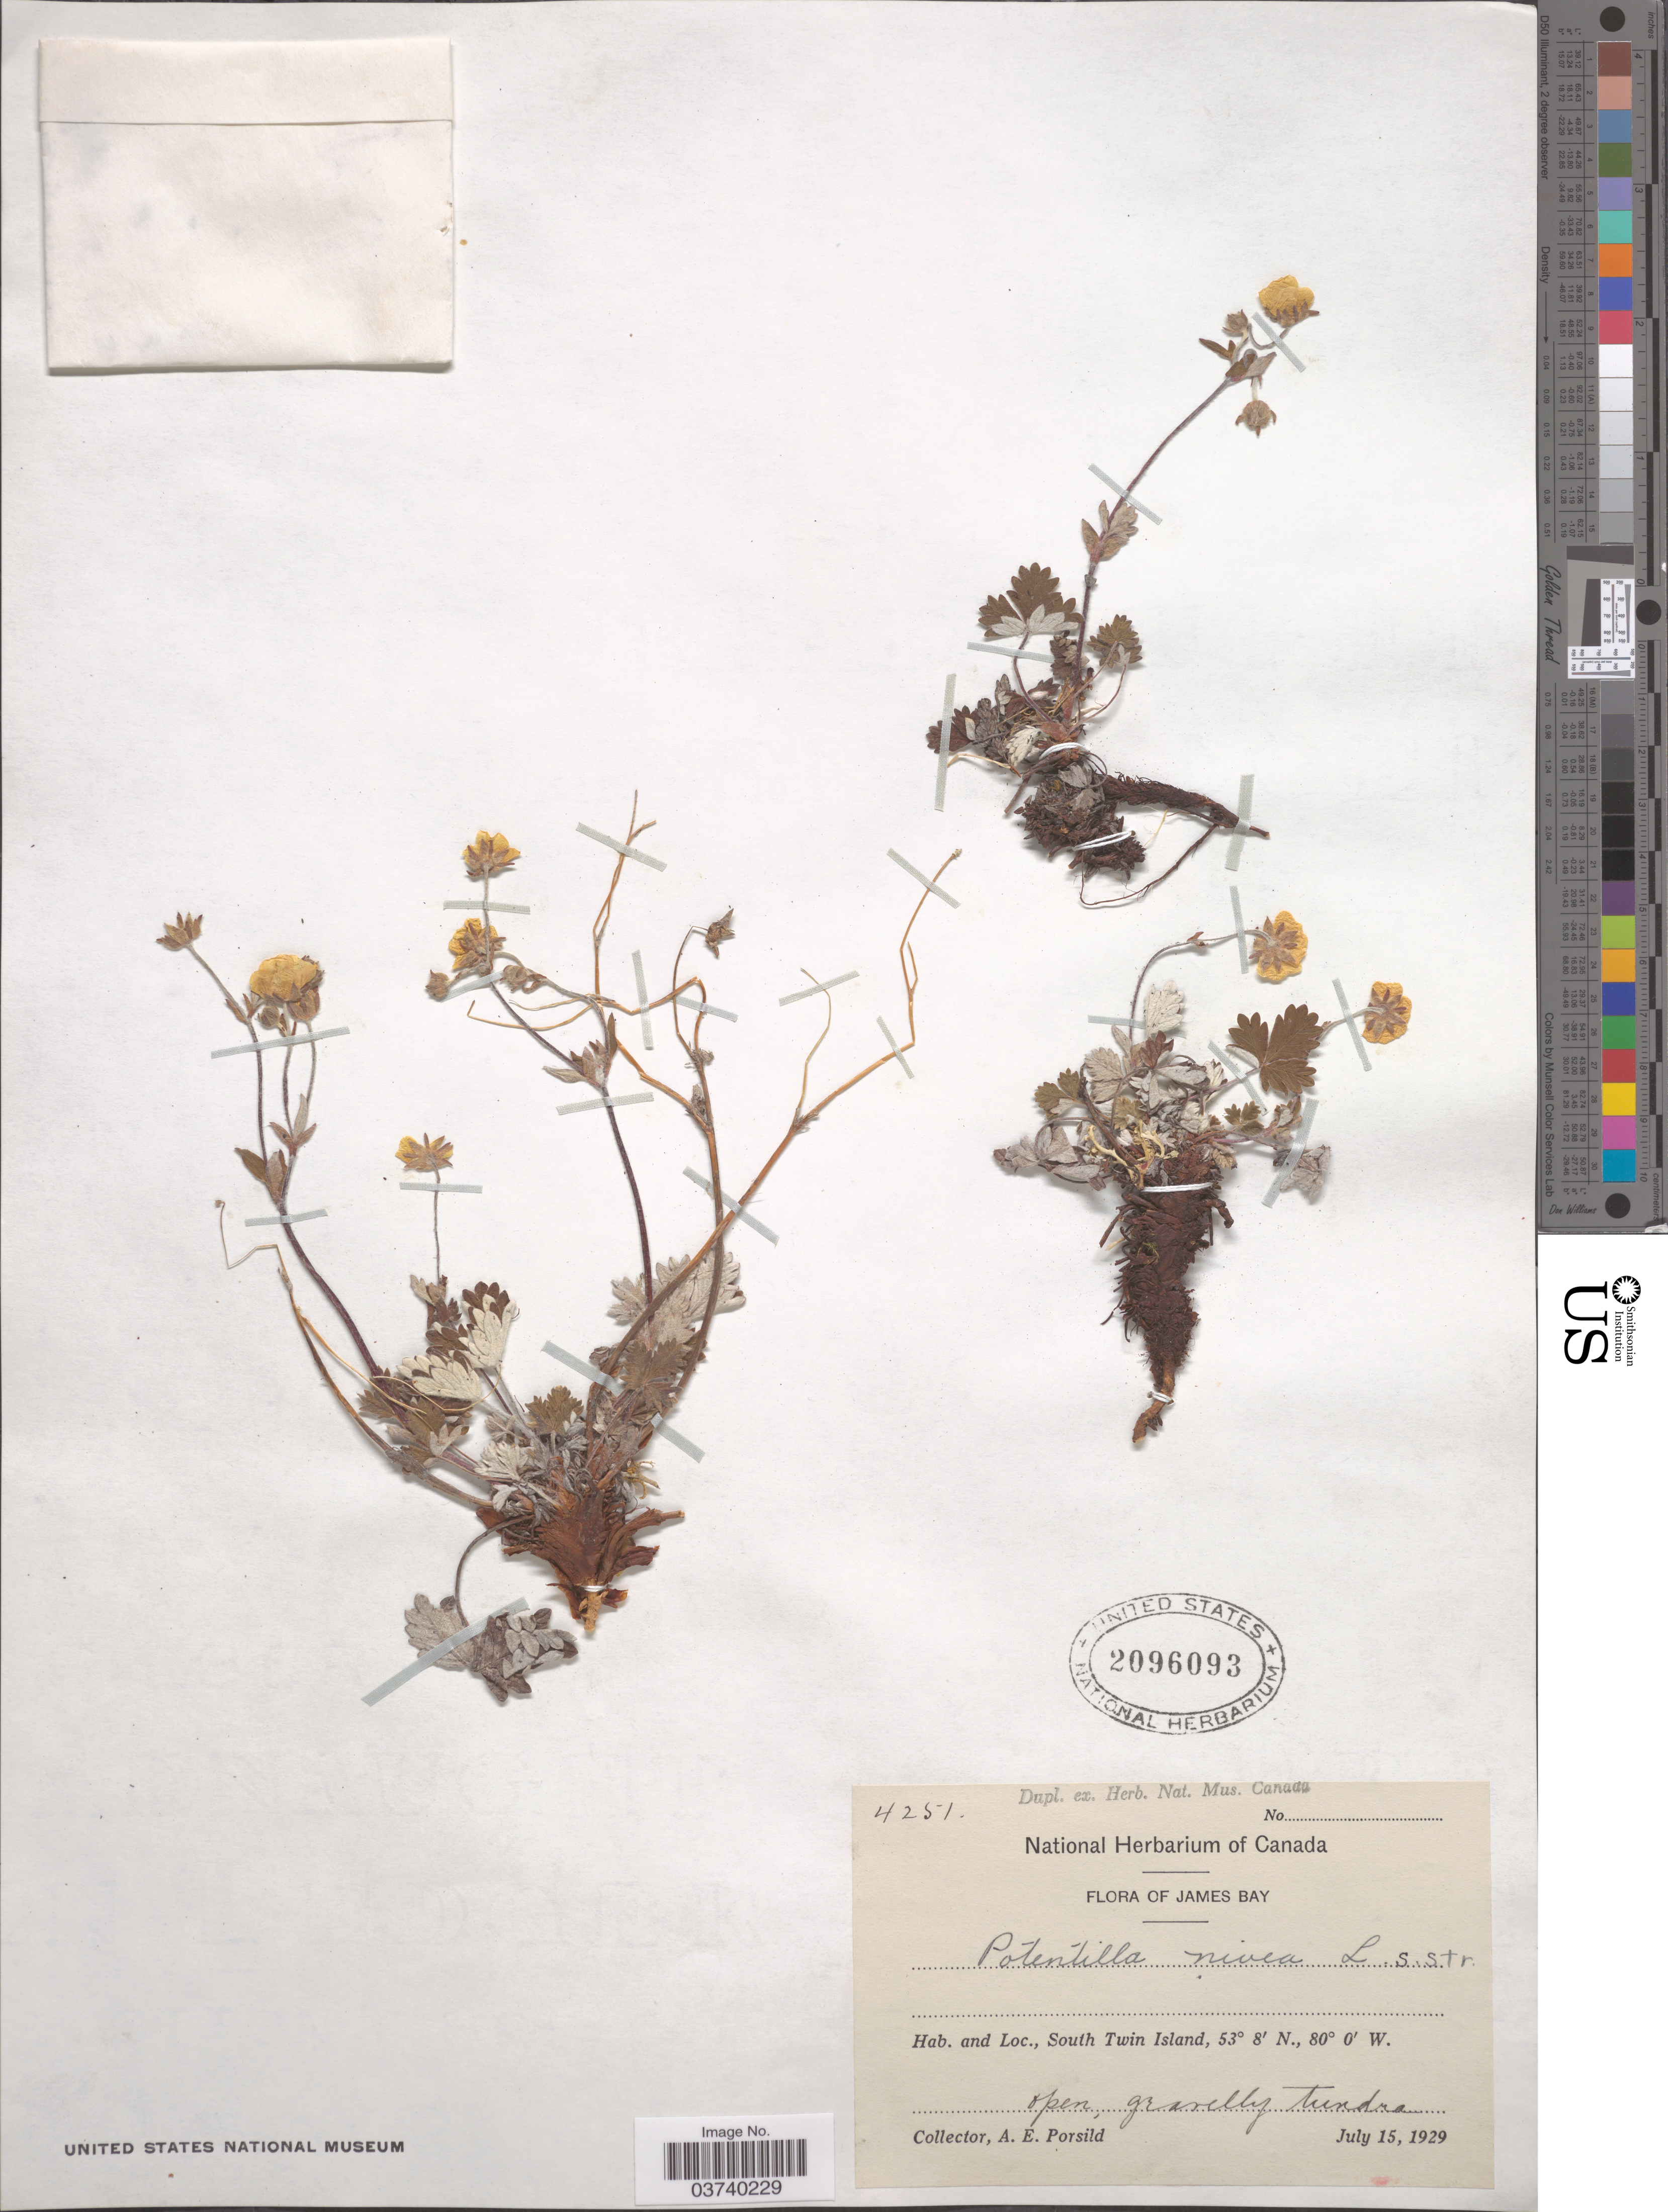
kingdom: Plantae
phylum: Tracheophyta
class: Magnoliopsida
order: Rosales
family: Rosaceae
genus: Potentilla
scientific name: Potentilla nivea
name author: L.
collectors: A. E. Porsild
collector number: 4251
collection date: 1929-07-15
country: Canada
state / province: Nunavut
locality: James Bay. South Twin Island.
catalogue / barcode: US 2096093